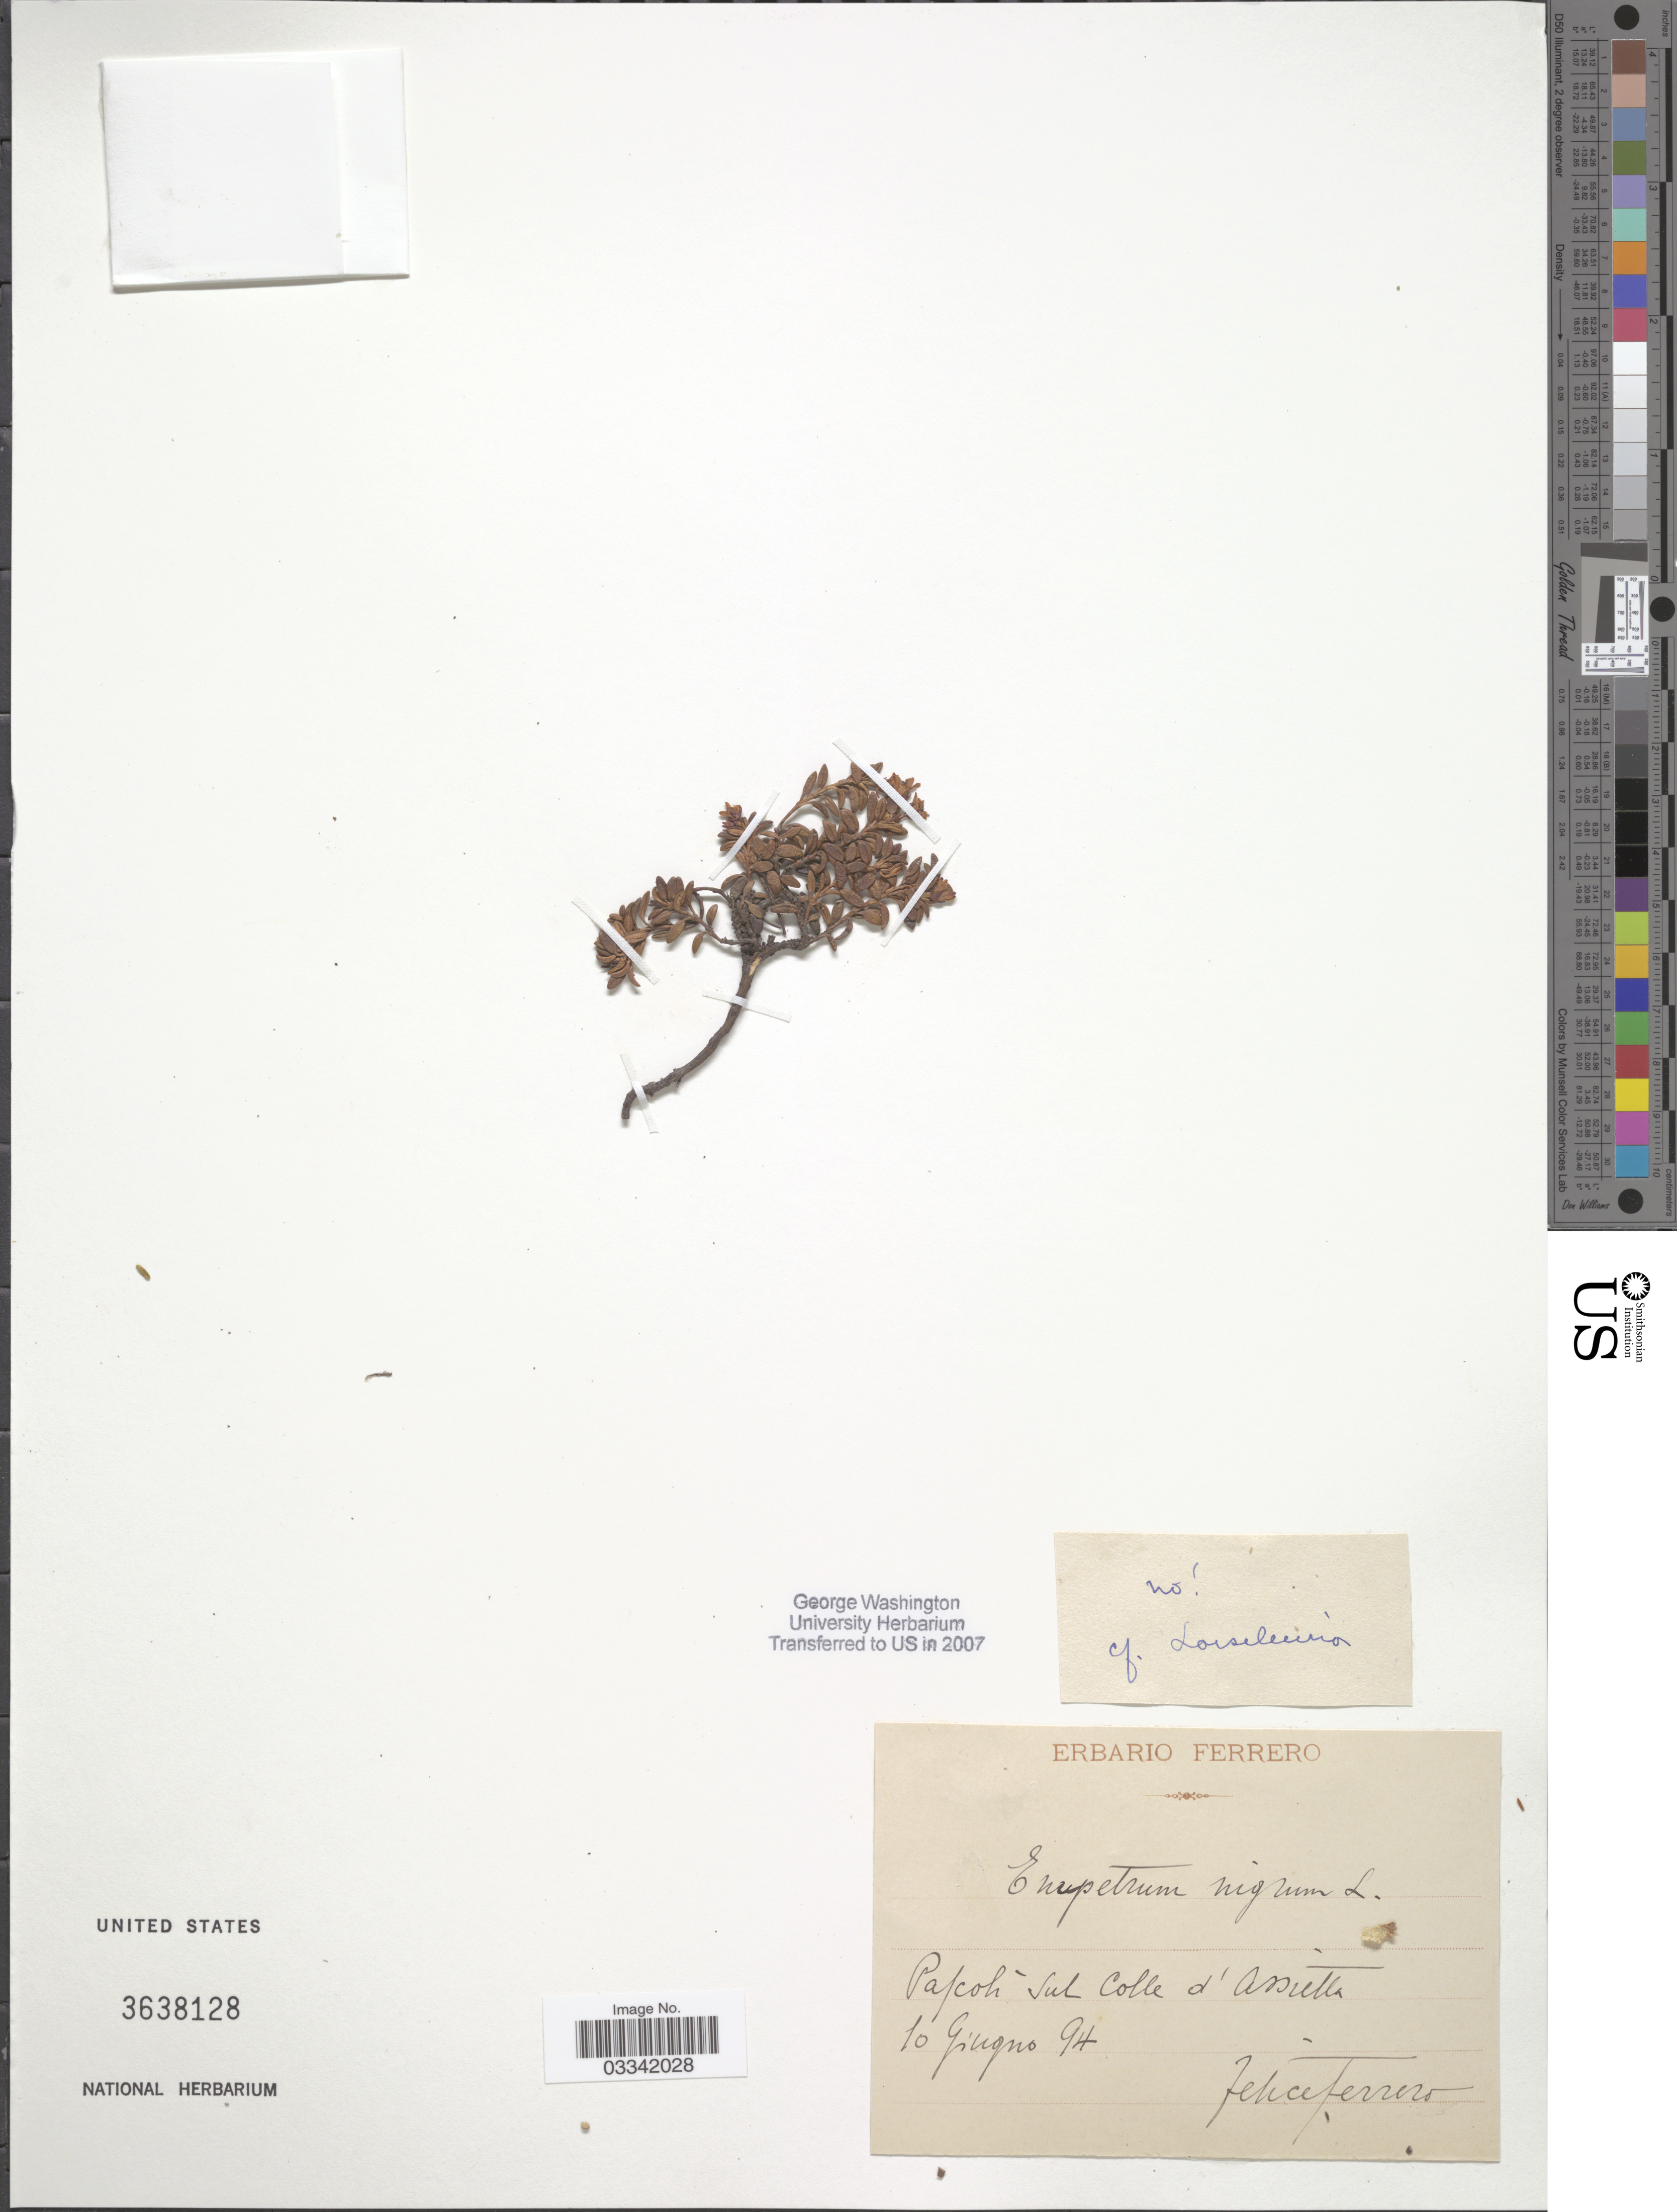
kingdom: Plantae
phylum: Tracheophyta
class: Magnoliopsida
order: Ericales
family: Ericaceae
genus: Empetrum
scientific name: Empetrum nigrum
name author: L.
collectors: F. Ferrero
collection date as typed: Transcribed d/m/y: 10/6/94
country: Italy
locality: Pajcolí [interpreted] sul colle d'Assietta.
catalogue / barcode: US 3638128